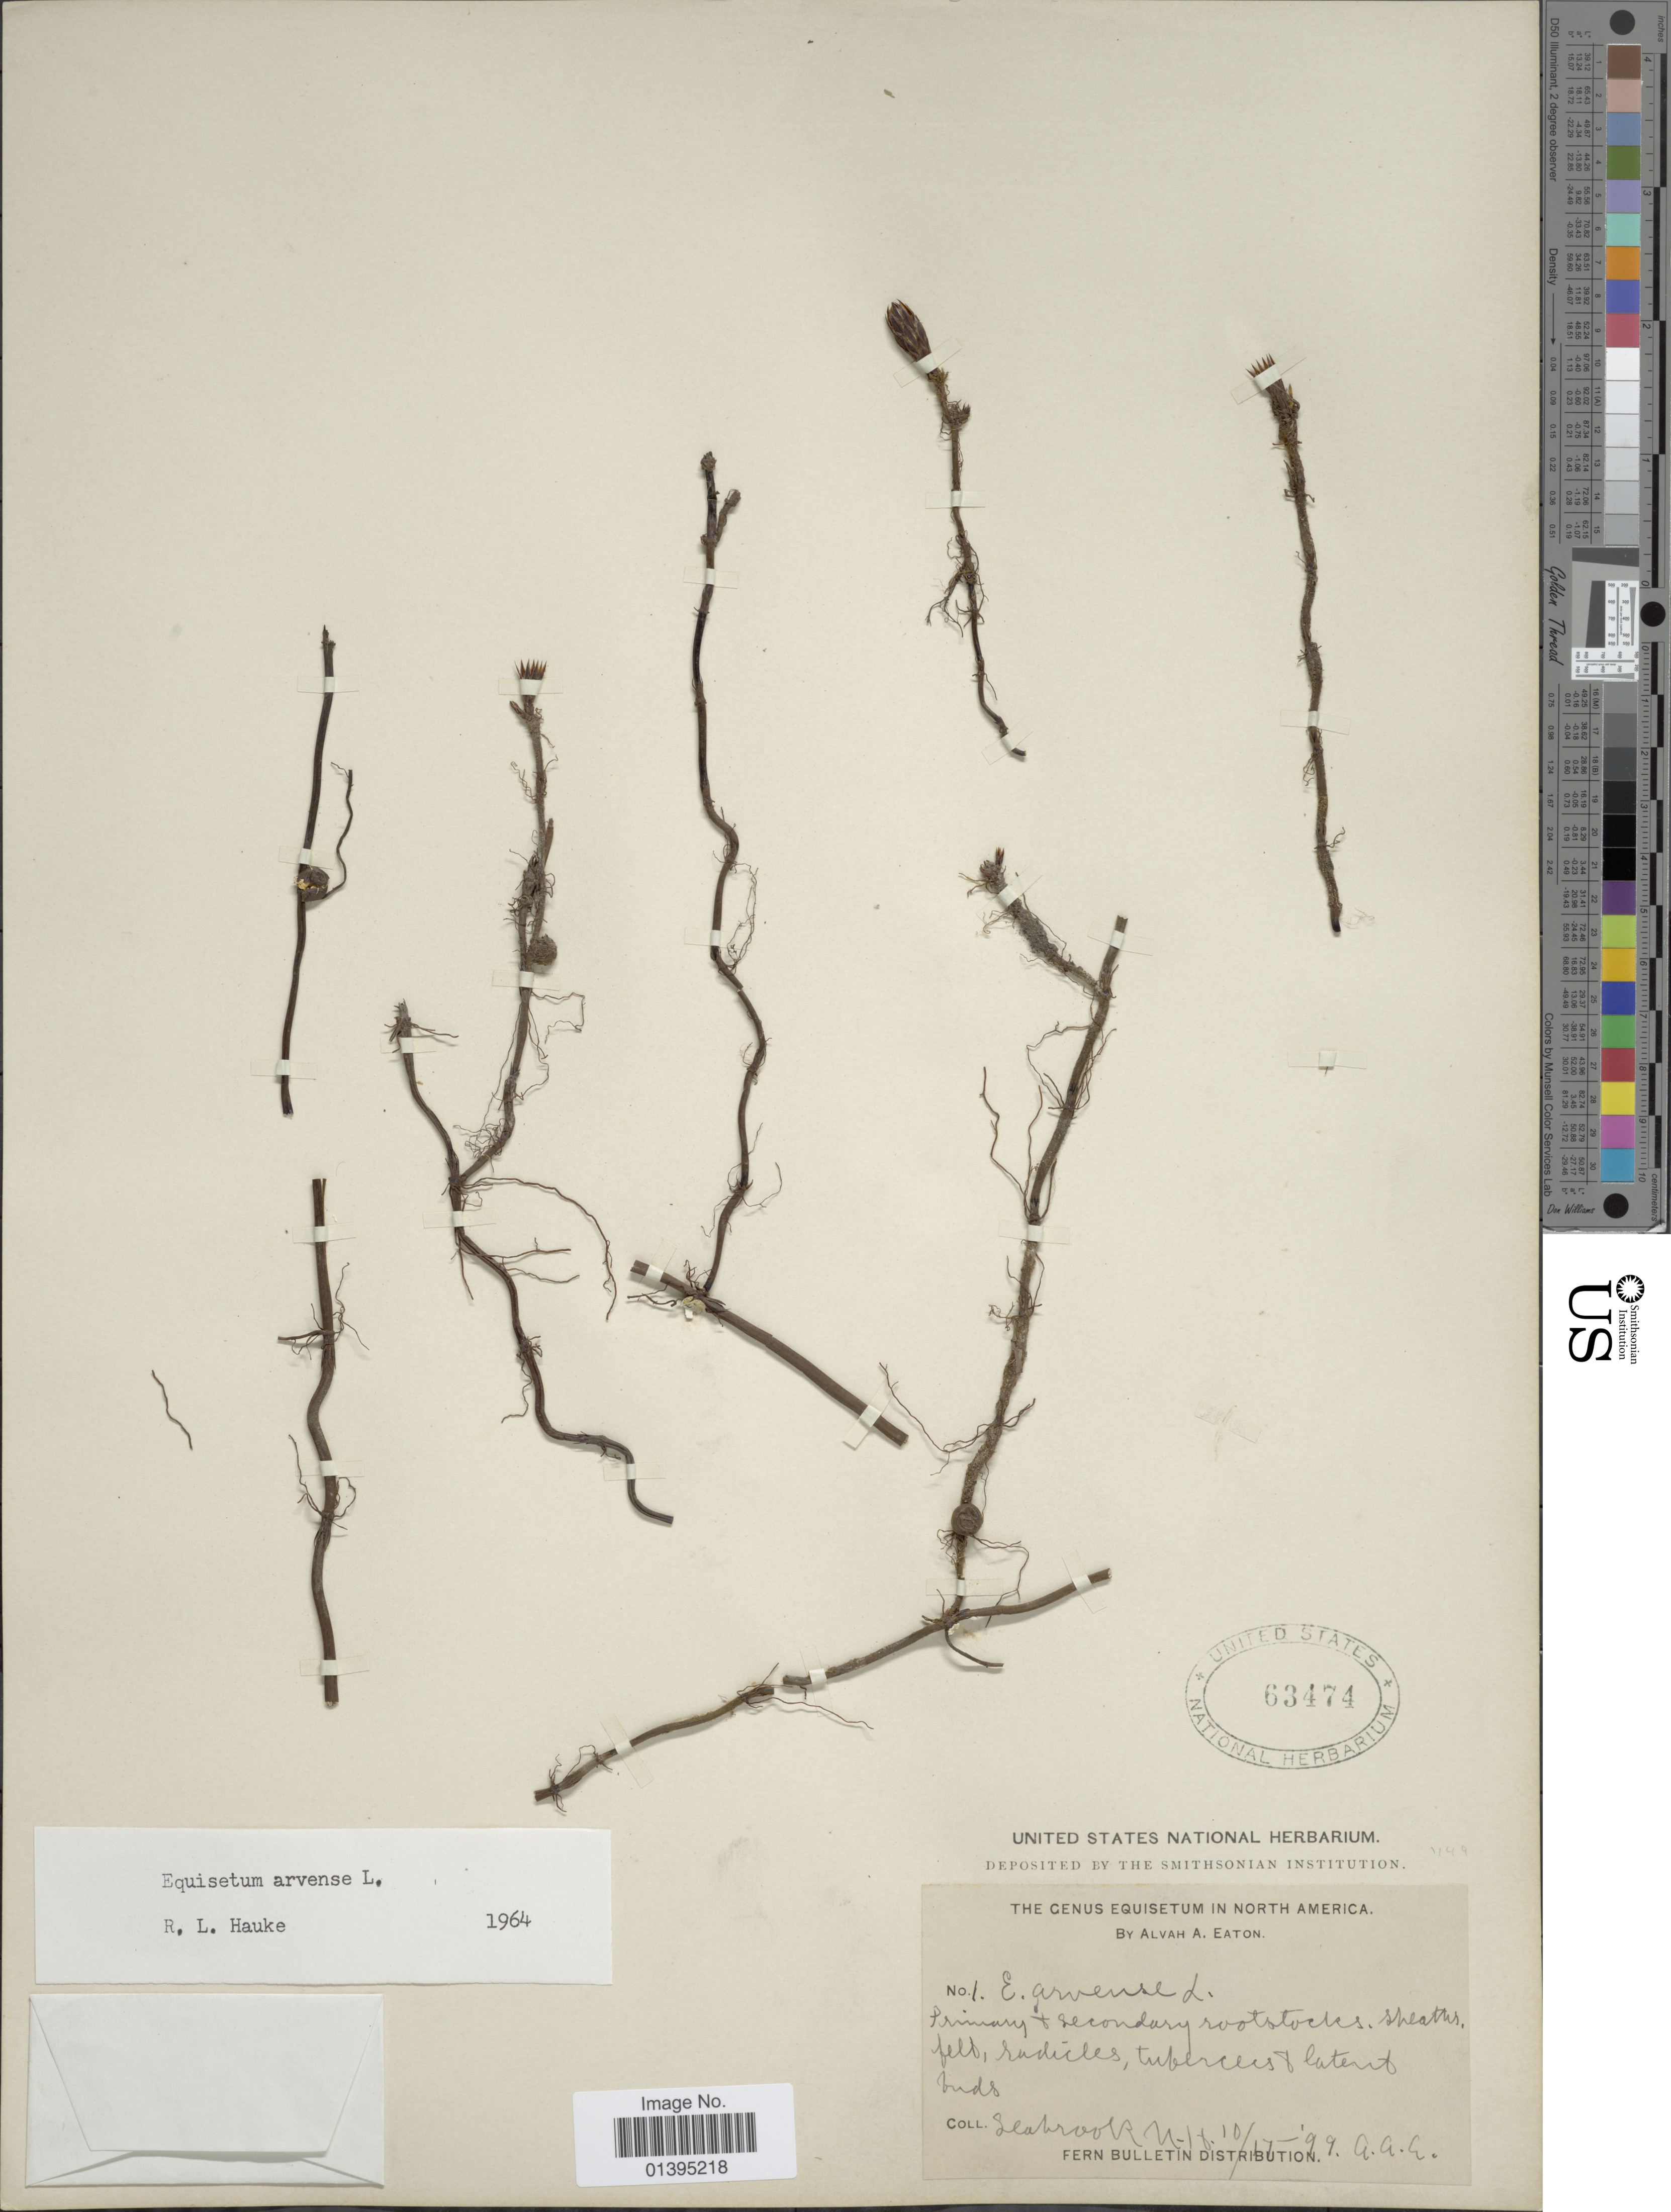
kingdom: Plantae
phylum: Tracheophyta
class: Polypodiopsida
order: Equisetales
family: Equisetaceae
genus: Equisetum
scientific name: Equisetum arvense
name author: L.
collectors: A. A. Eaton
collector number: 1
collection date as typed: Transcribed d/m/y: 17/10/99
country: United States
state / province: New Hampshire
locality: North America, Inds, Seabrook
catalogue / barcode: US 63474